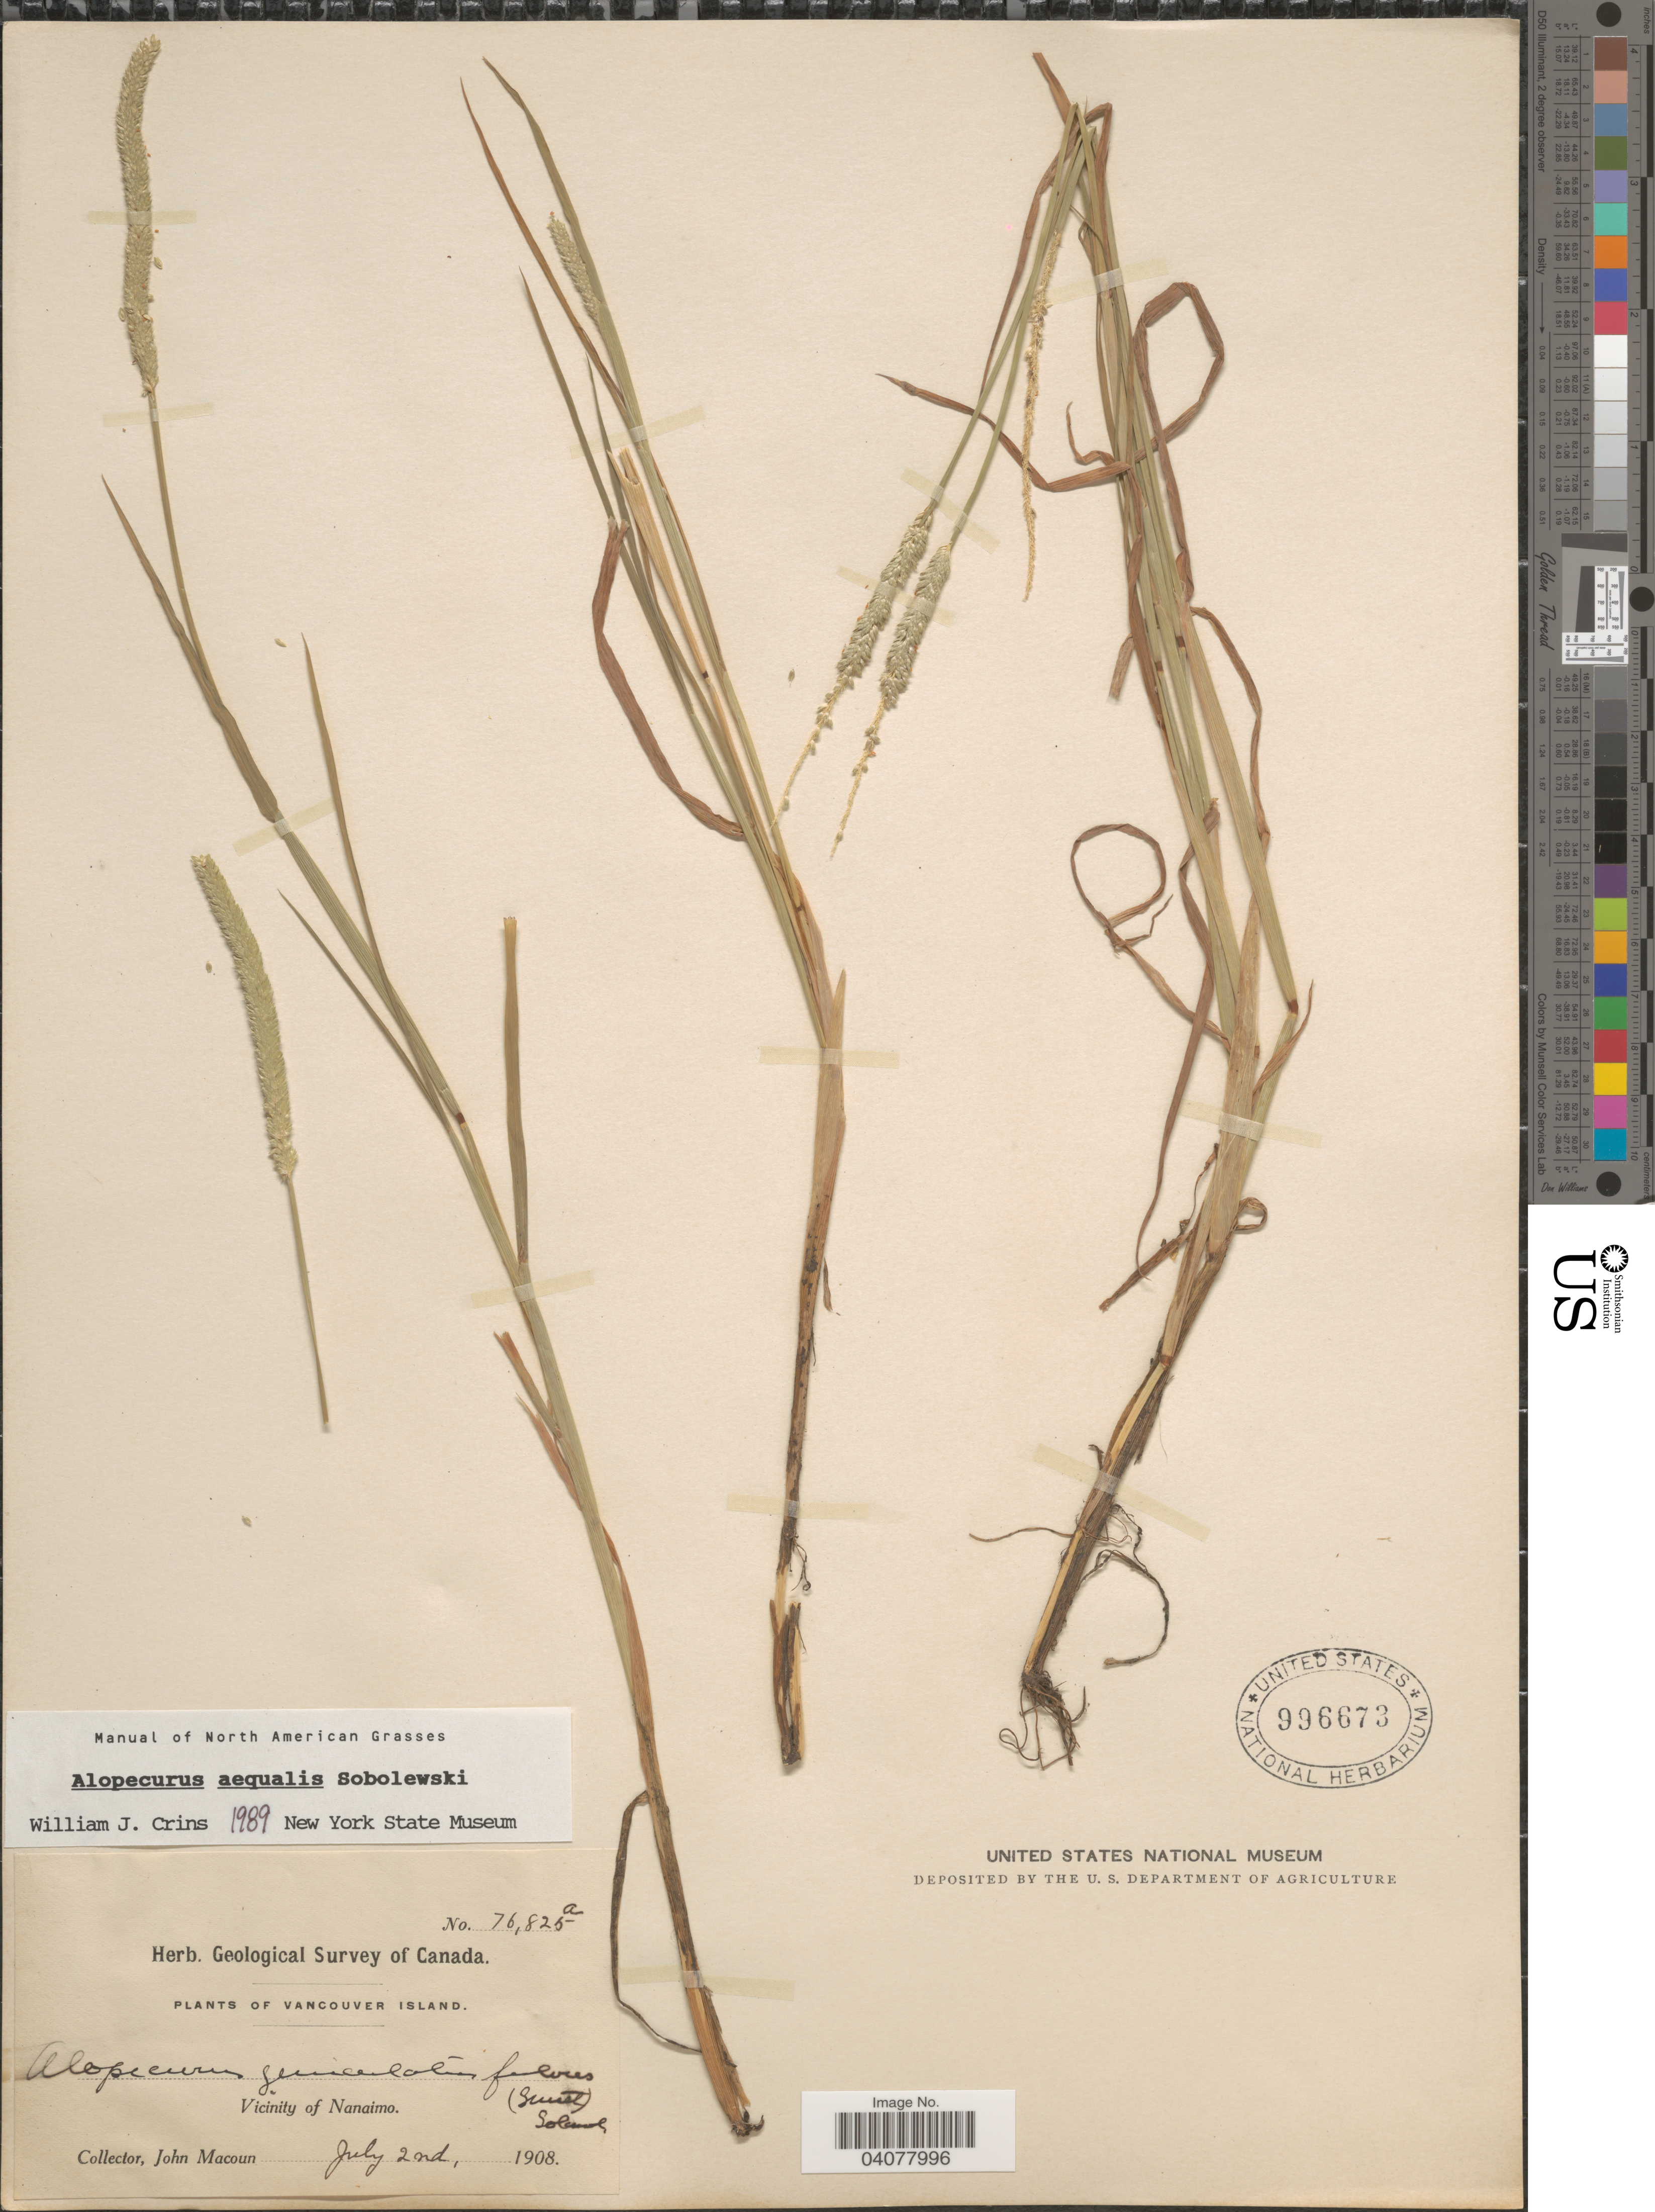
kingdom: Plantae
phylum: Tracheophyta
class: Liliopsida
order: Poales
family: Poaceae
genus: Alopecurus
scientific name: Alopecurus aequalis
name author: Sobol.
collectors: J. Macoun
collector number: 76825a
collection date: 1908-07-02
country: Canada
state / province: British Columbia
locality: Herb. Geological Survey of Canada. Vancouver Island. Vicinity of Nanaimo.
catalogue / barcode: US 996673